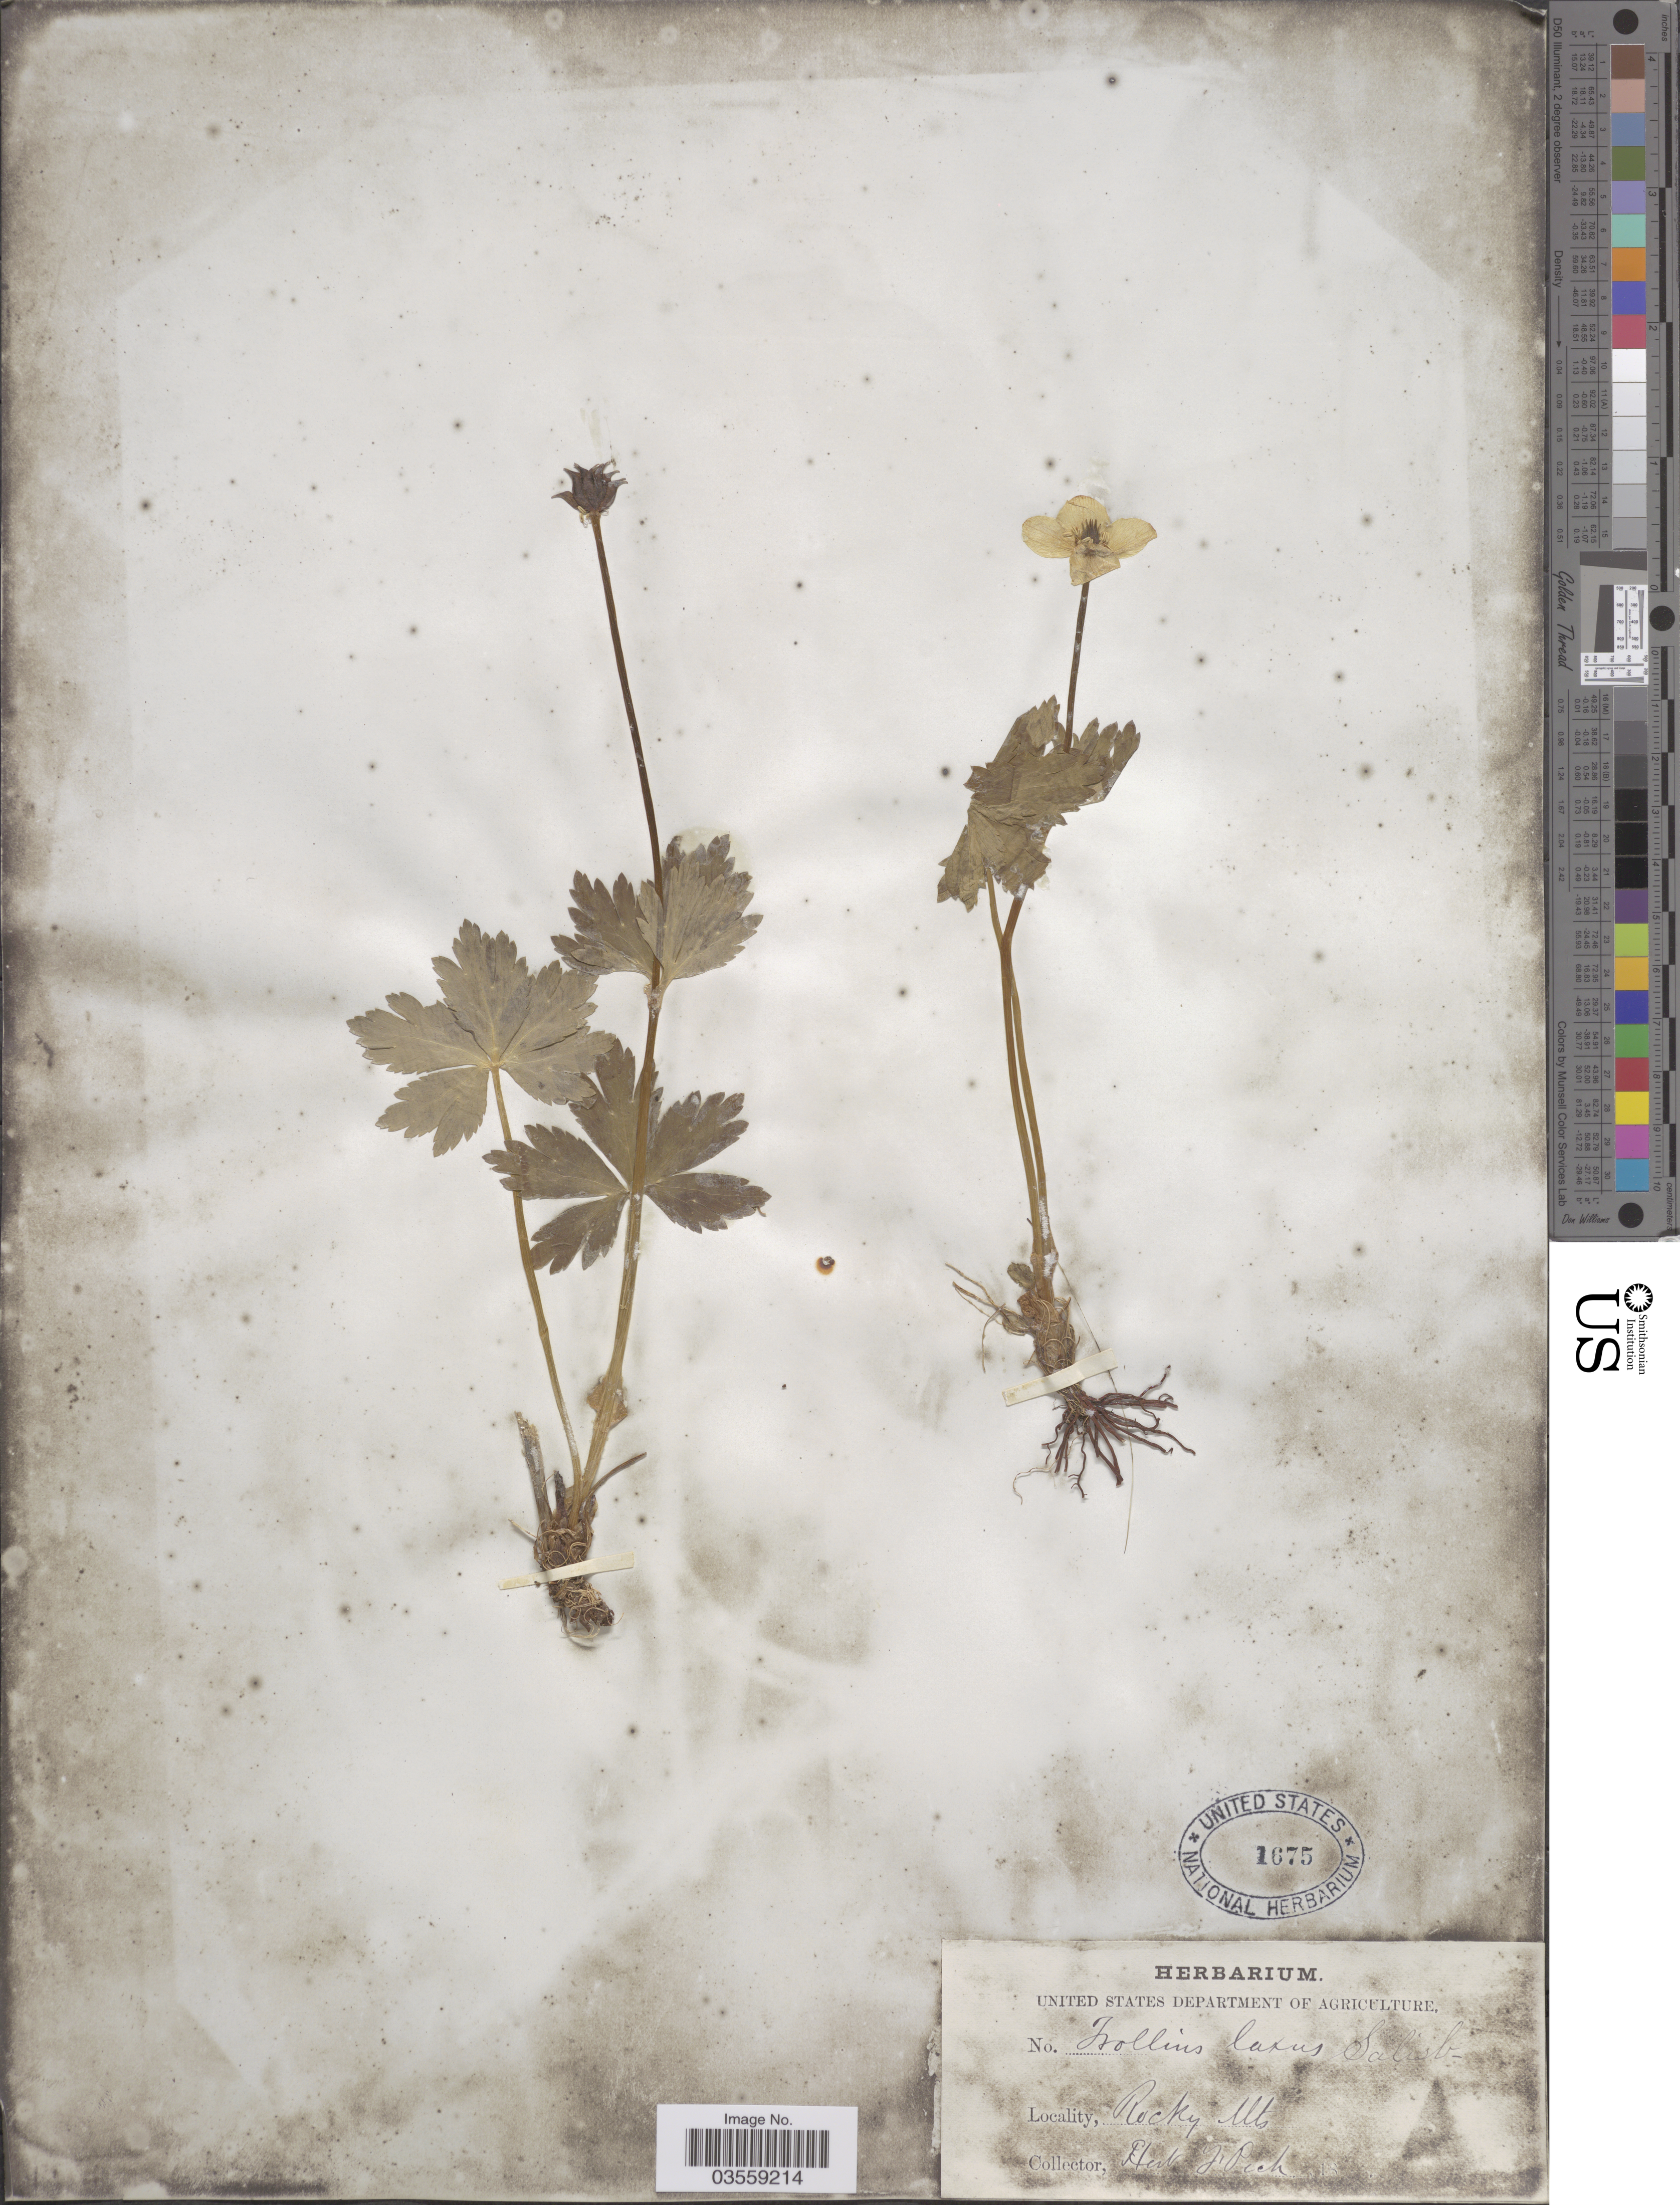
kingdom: Plantae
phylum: Tracheophyta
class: Magnoliopsida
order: Ranunculales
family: Ranunculaceae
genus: Trollius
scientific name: Trollius laxus var. albiflorus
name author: A. Gray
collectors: ex herb. T. Pichler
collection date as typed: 18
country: United States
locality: Rocky Mts.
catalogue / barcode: US 1675